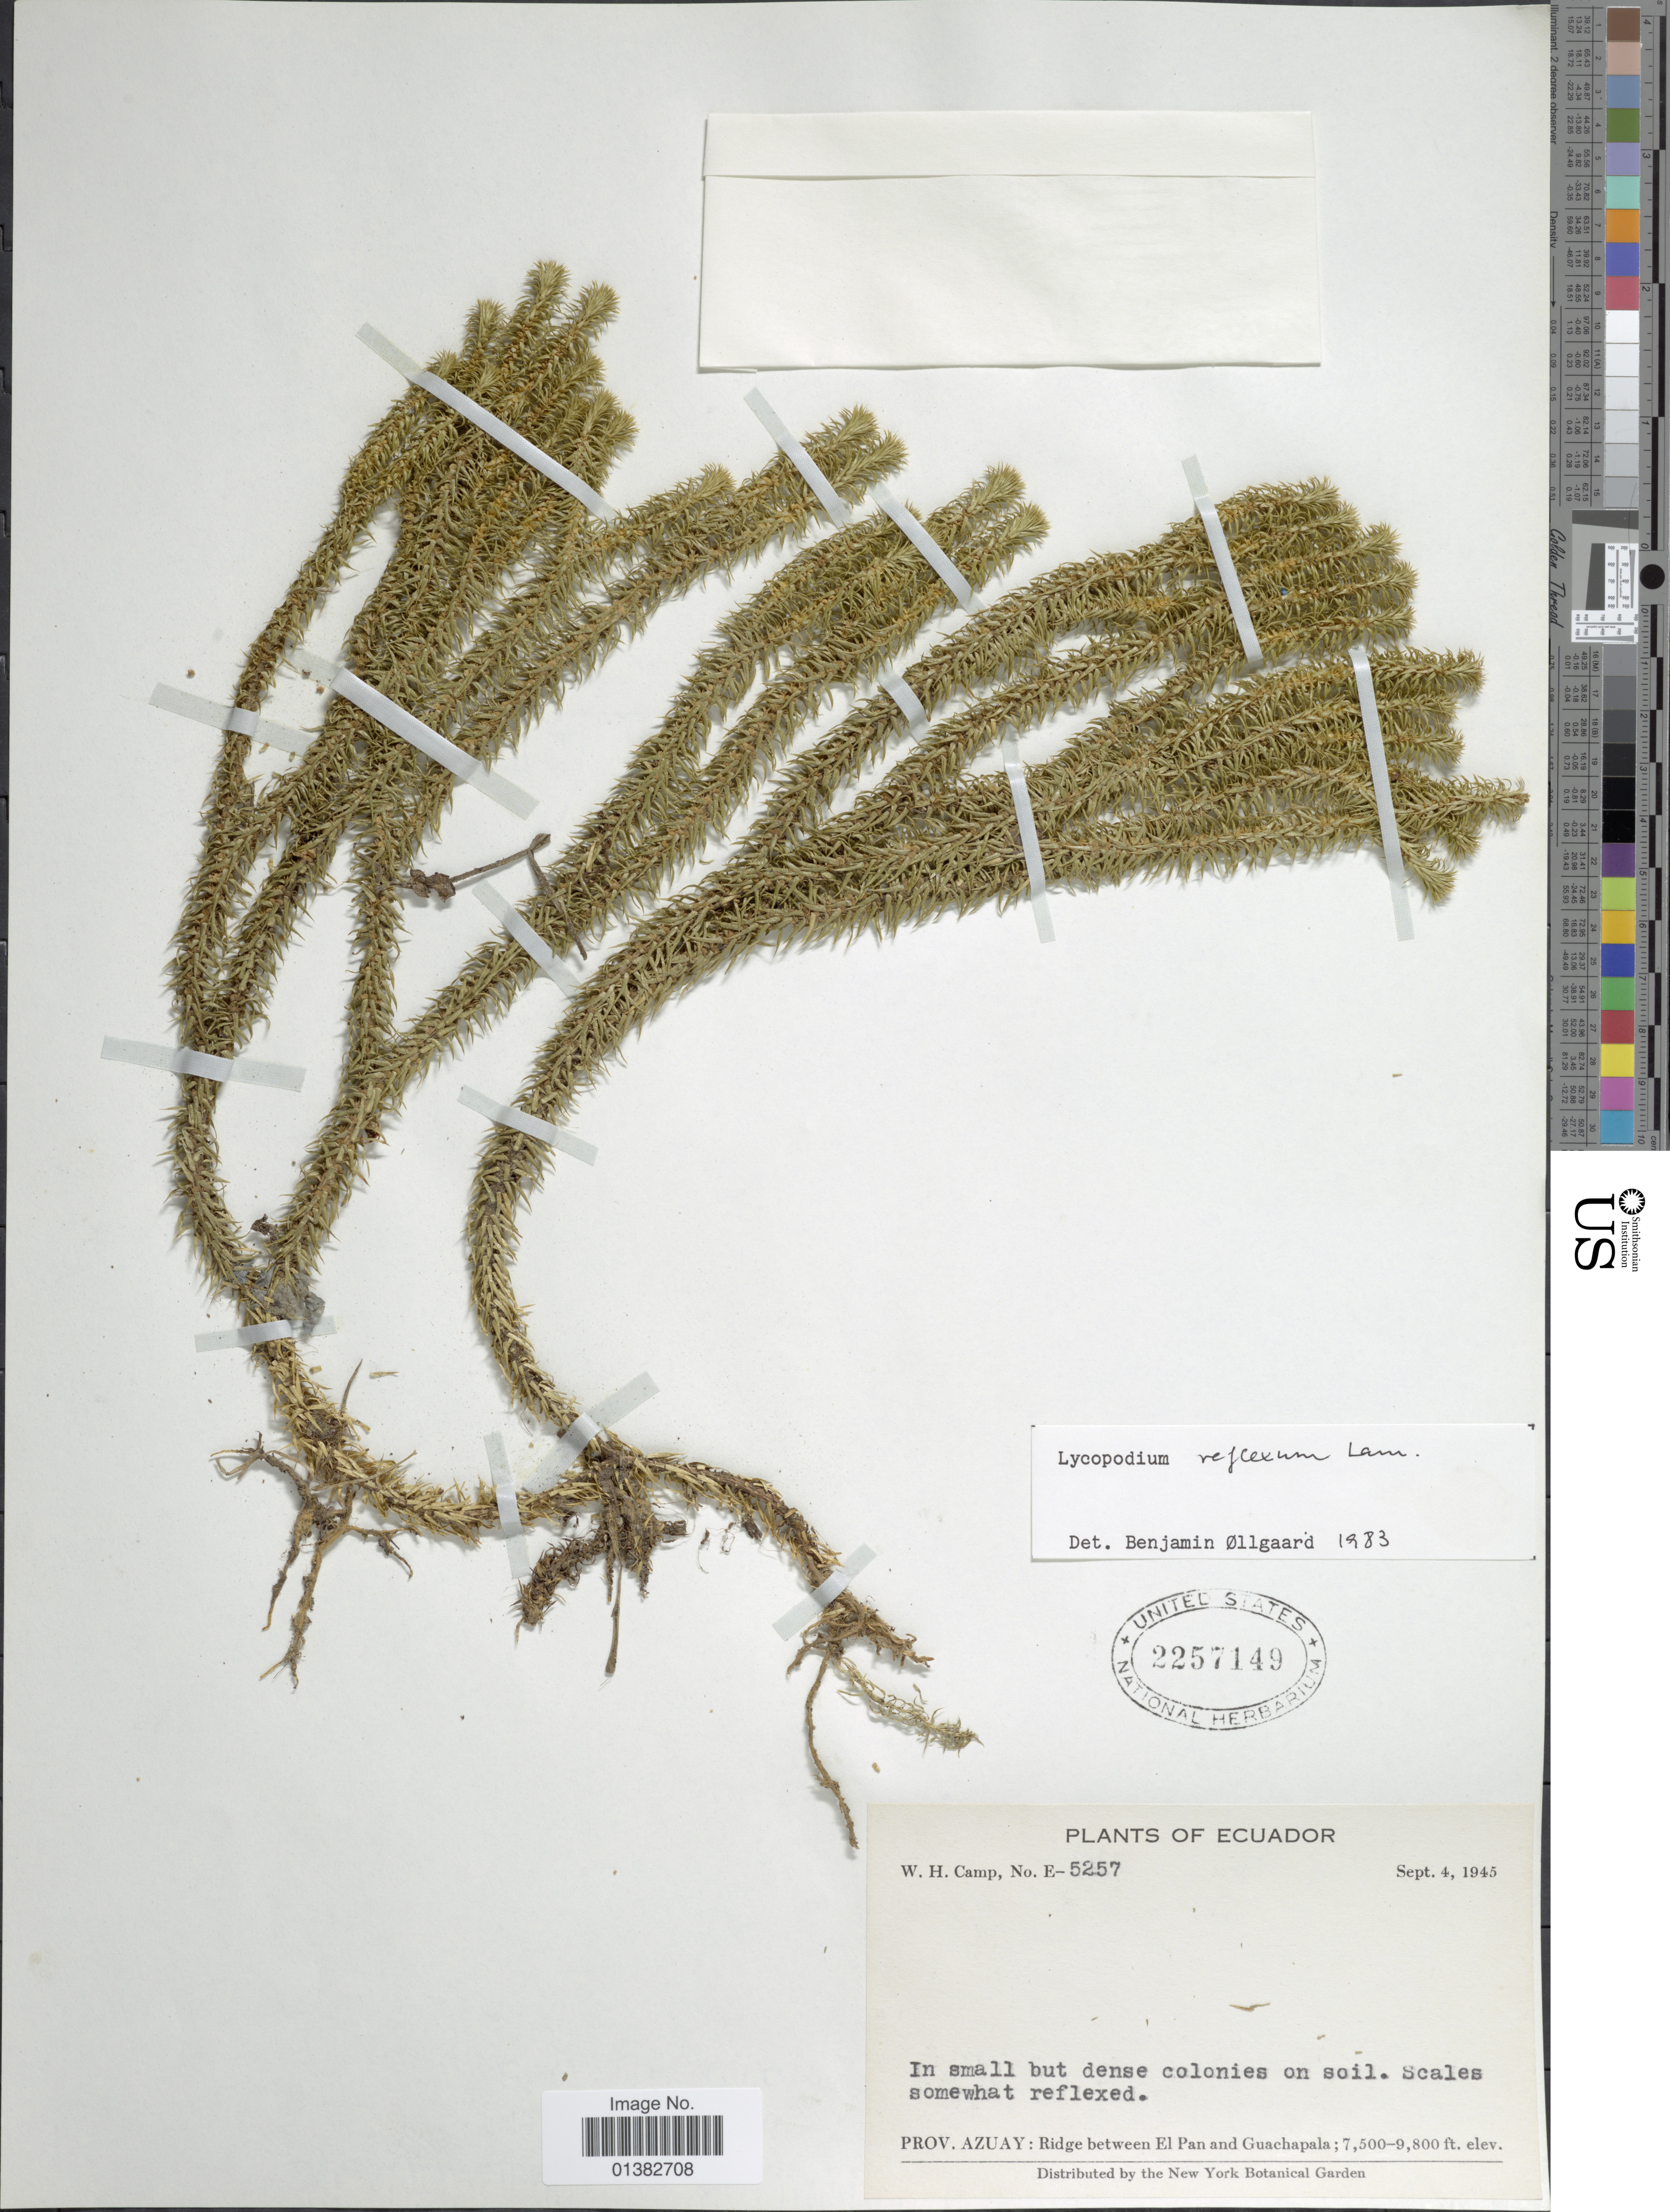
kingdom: Plantae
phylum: Tracheophyta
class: Lycopodiopsida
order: Lycopodiales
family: Lycopodiaceae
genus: Phlegmariurus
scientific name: Phlegmariurus reflexus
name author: (Lam.) B. Øllg.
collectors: W. H. Camp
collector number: E-5257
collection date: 1945-09-04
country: Ecuador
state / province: Azuay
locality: Ridge between El Pan and Guachapala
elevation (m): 2286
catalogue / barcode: US 2257149